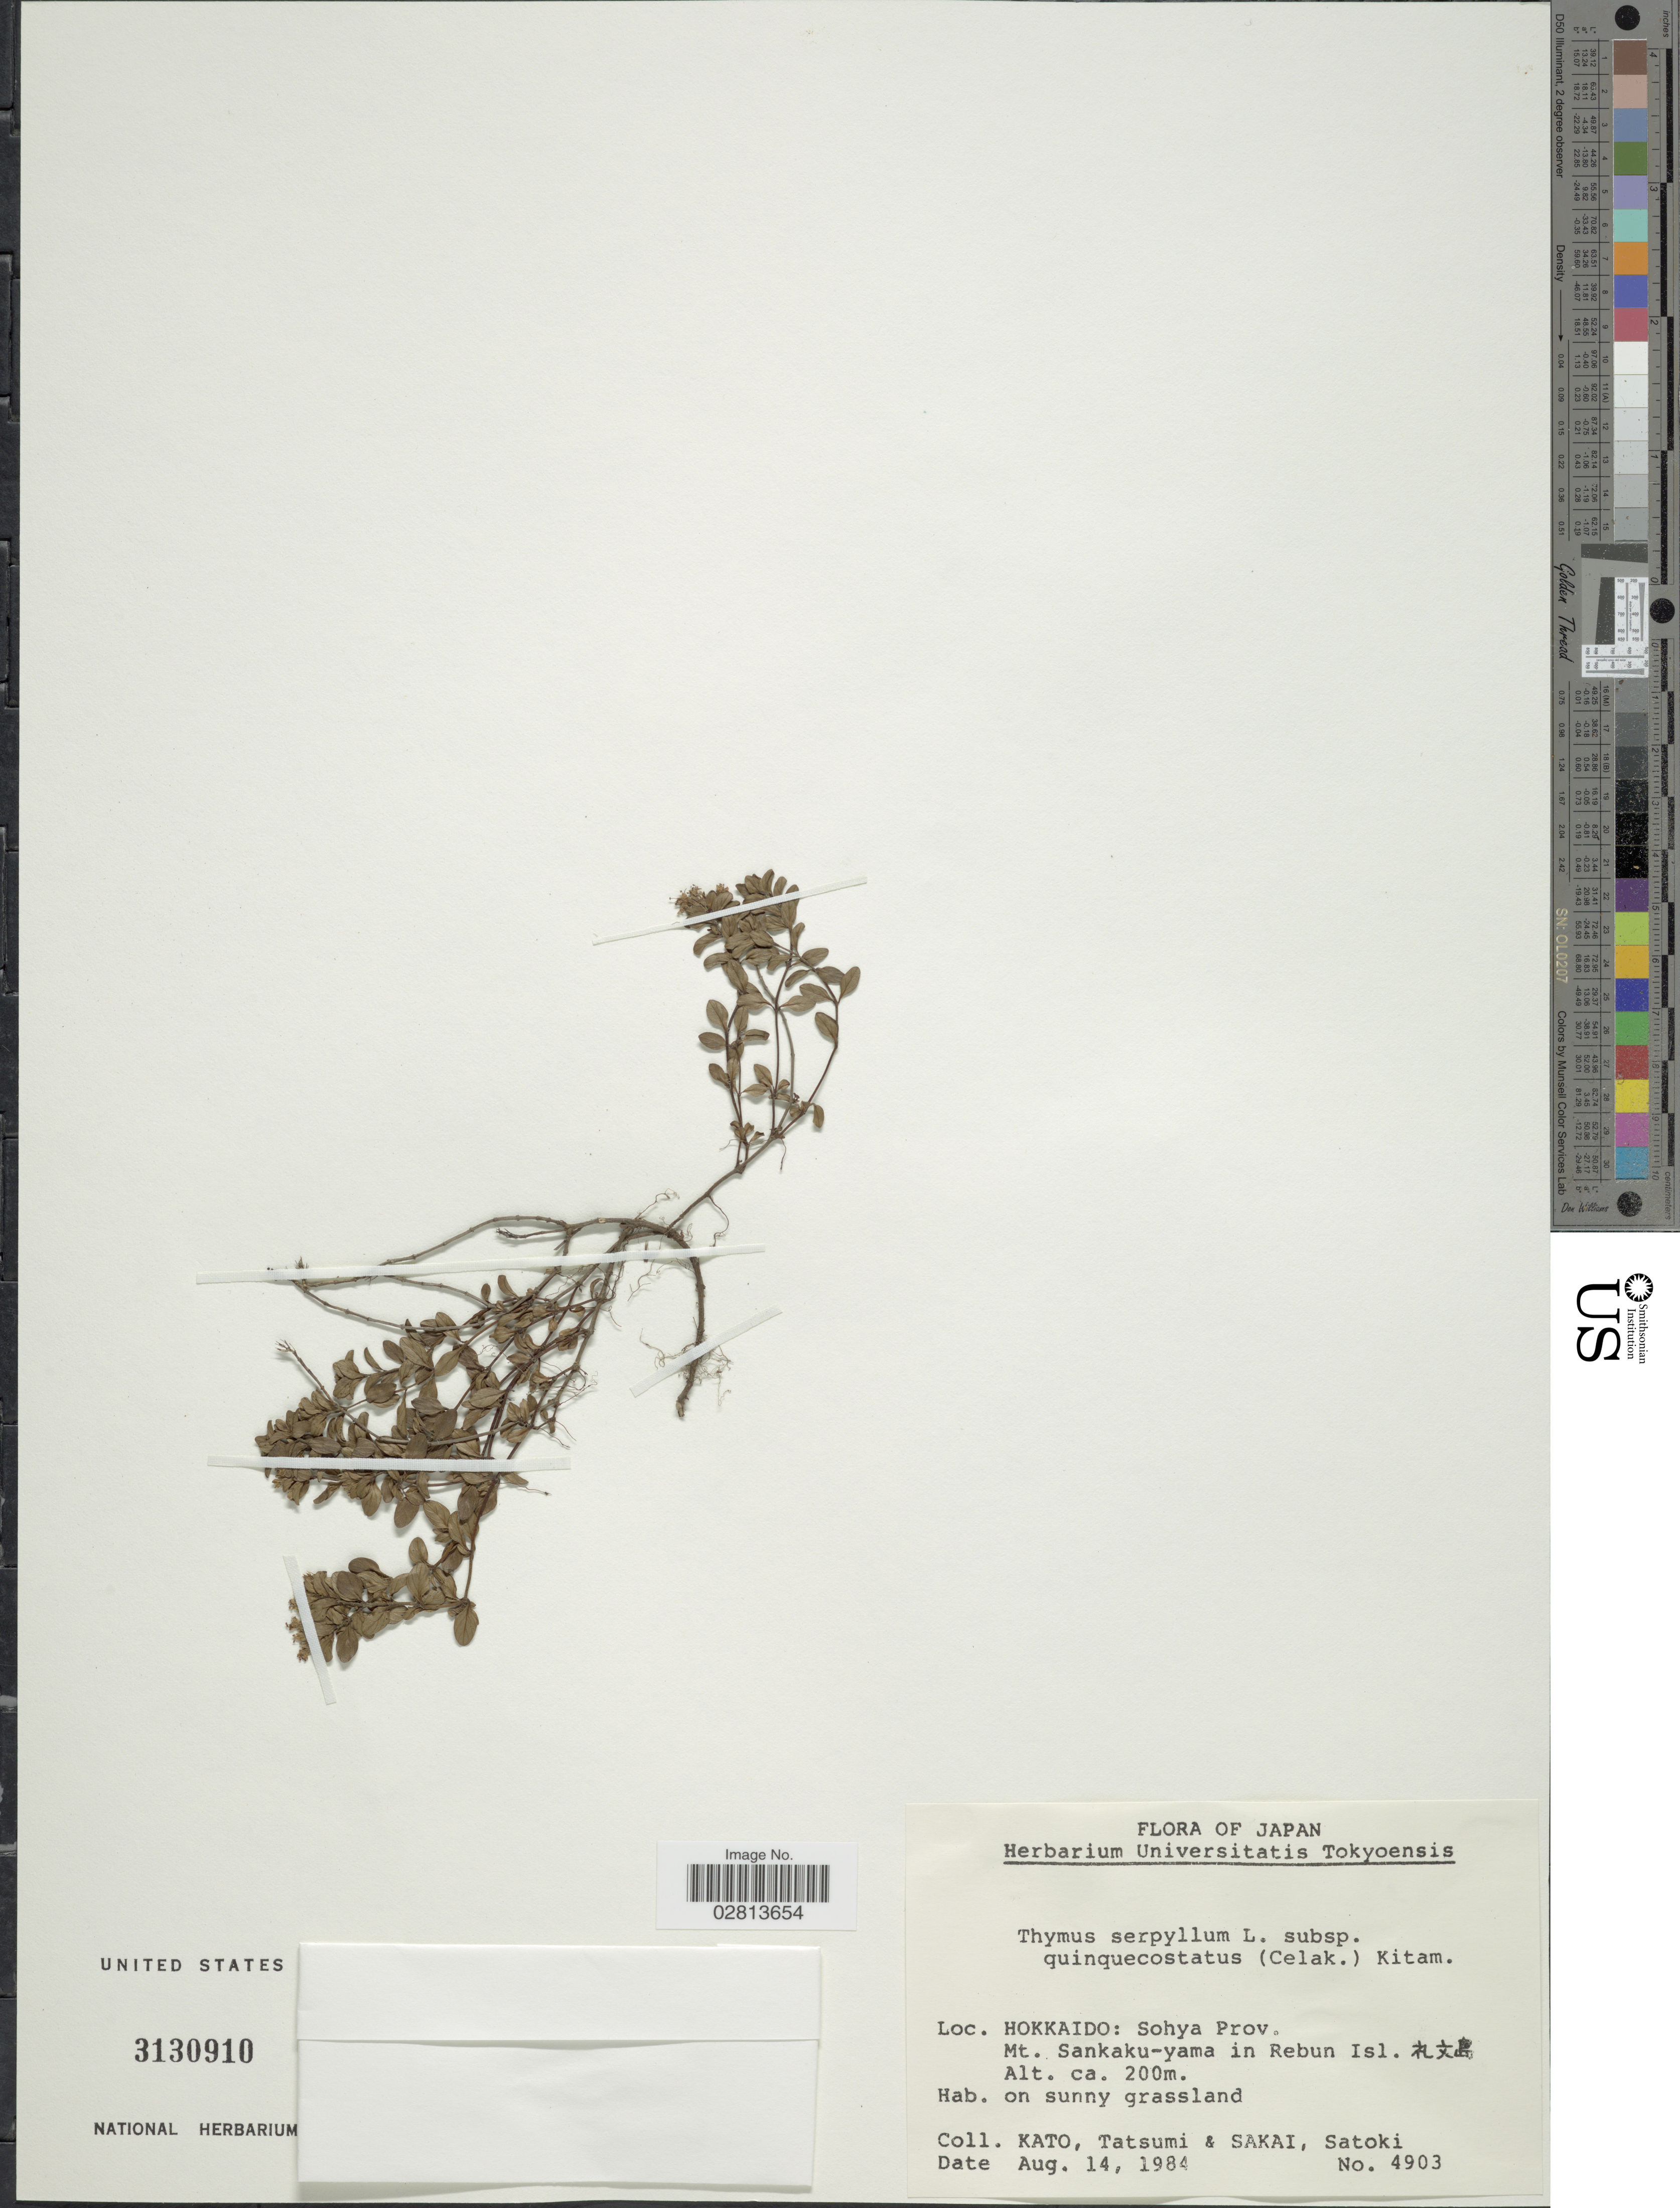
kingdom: Plantae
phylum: Tracheophyta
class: Magnoliopsida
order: Lamiales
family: Lamiaceae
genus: Thymus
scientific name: Thymus serpyllum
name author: L.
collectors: -- Kato, -. Tatsumi, Sakai & Satoki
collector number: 4903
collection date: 1984-08-14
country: Japan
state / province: Hokkaidō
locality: Shohya Prov. Mt. Sankaku-yama in Rebun Isl.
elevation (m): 200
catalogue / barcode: US 3130910